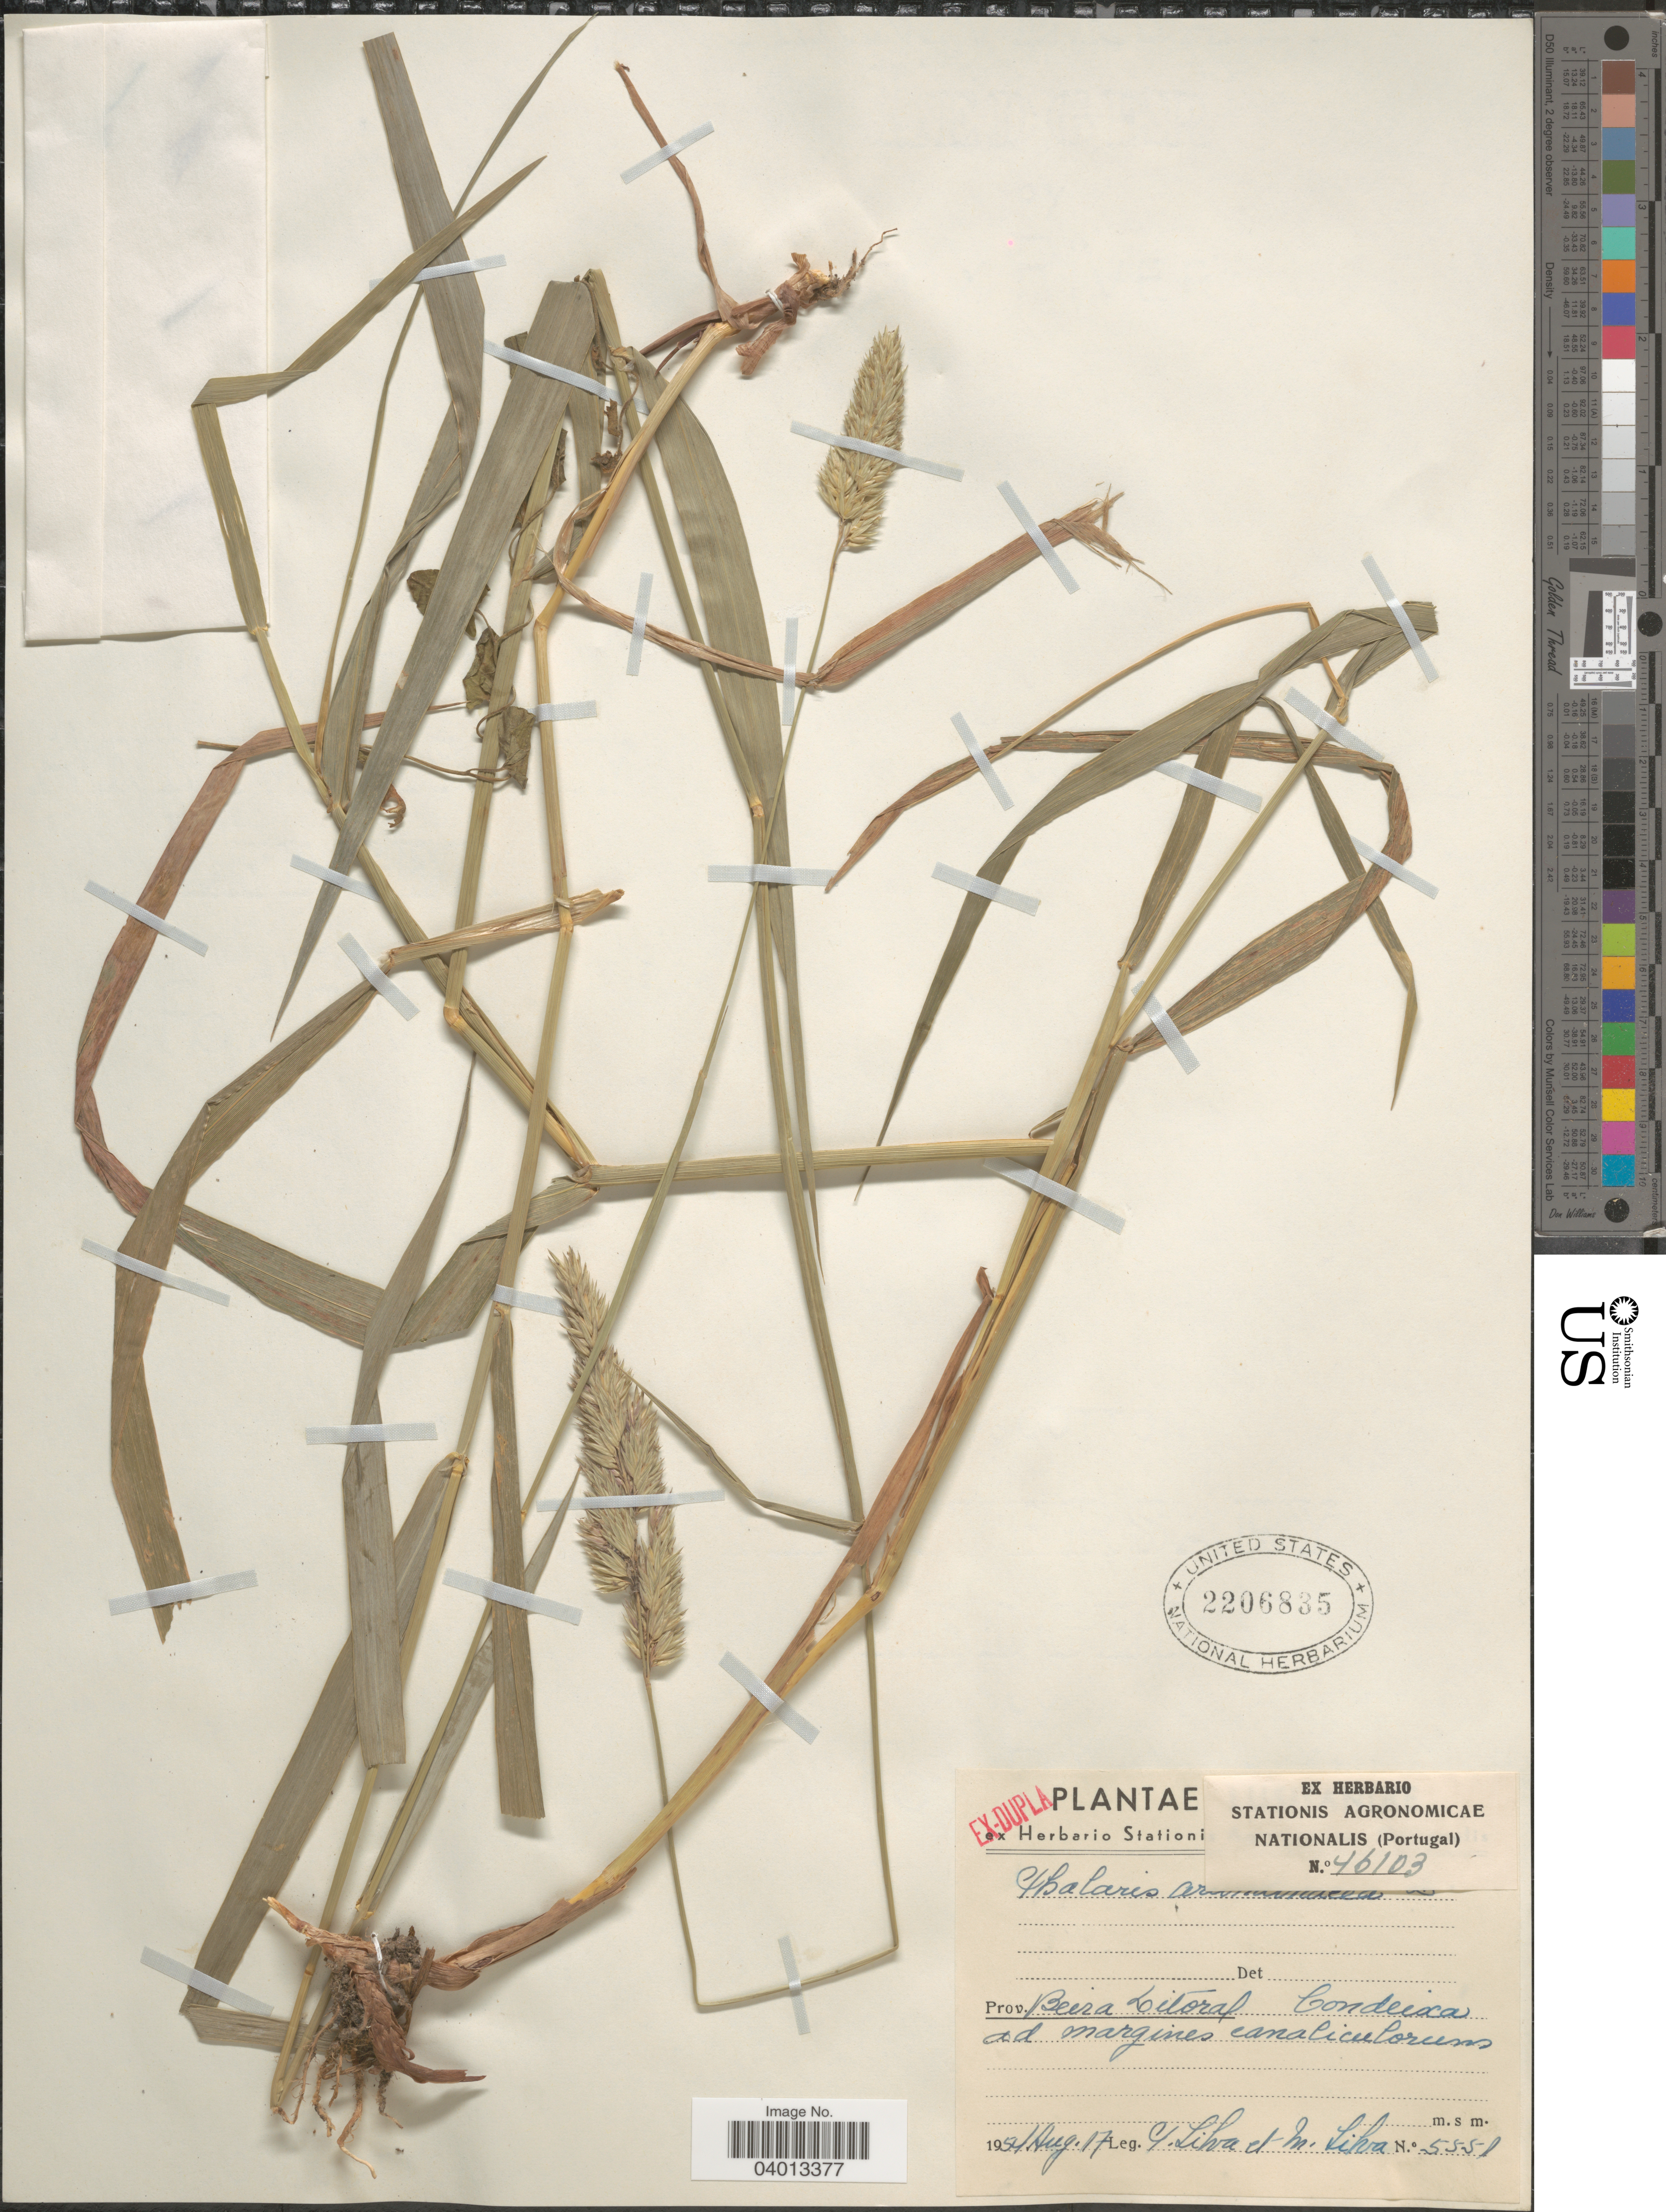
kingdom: Plantae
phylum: Tracheophyta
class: Liliopsida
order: Poales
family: Poaceae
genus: Phalaris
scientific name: Phalaris arundinacea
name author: L.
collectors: G. Silva & M. Silva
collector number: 5550*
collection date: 1954-08-17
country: Portugal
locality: Prov. Beira Litoral. Condeixa ad margines canaliculorum.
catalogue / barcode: US 2206835